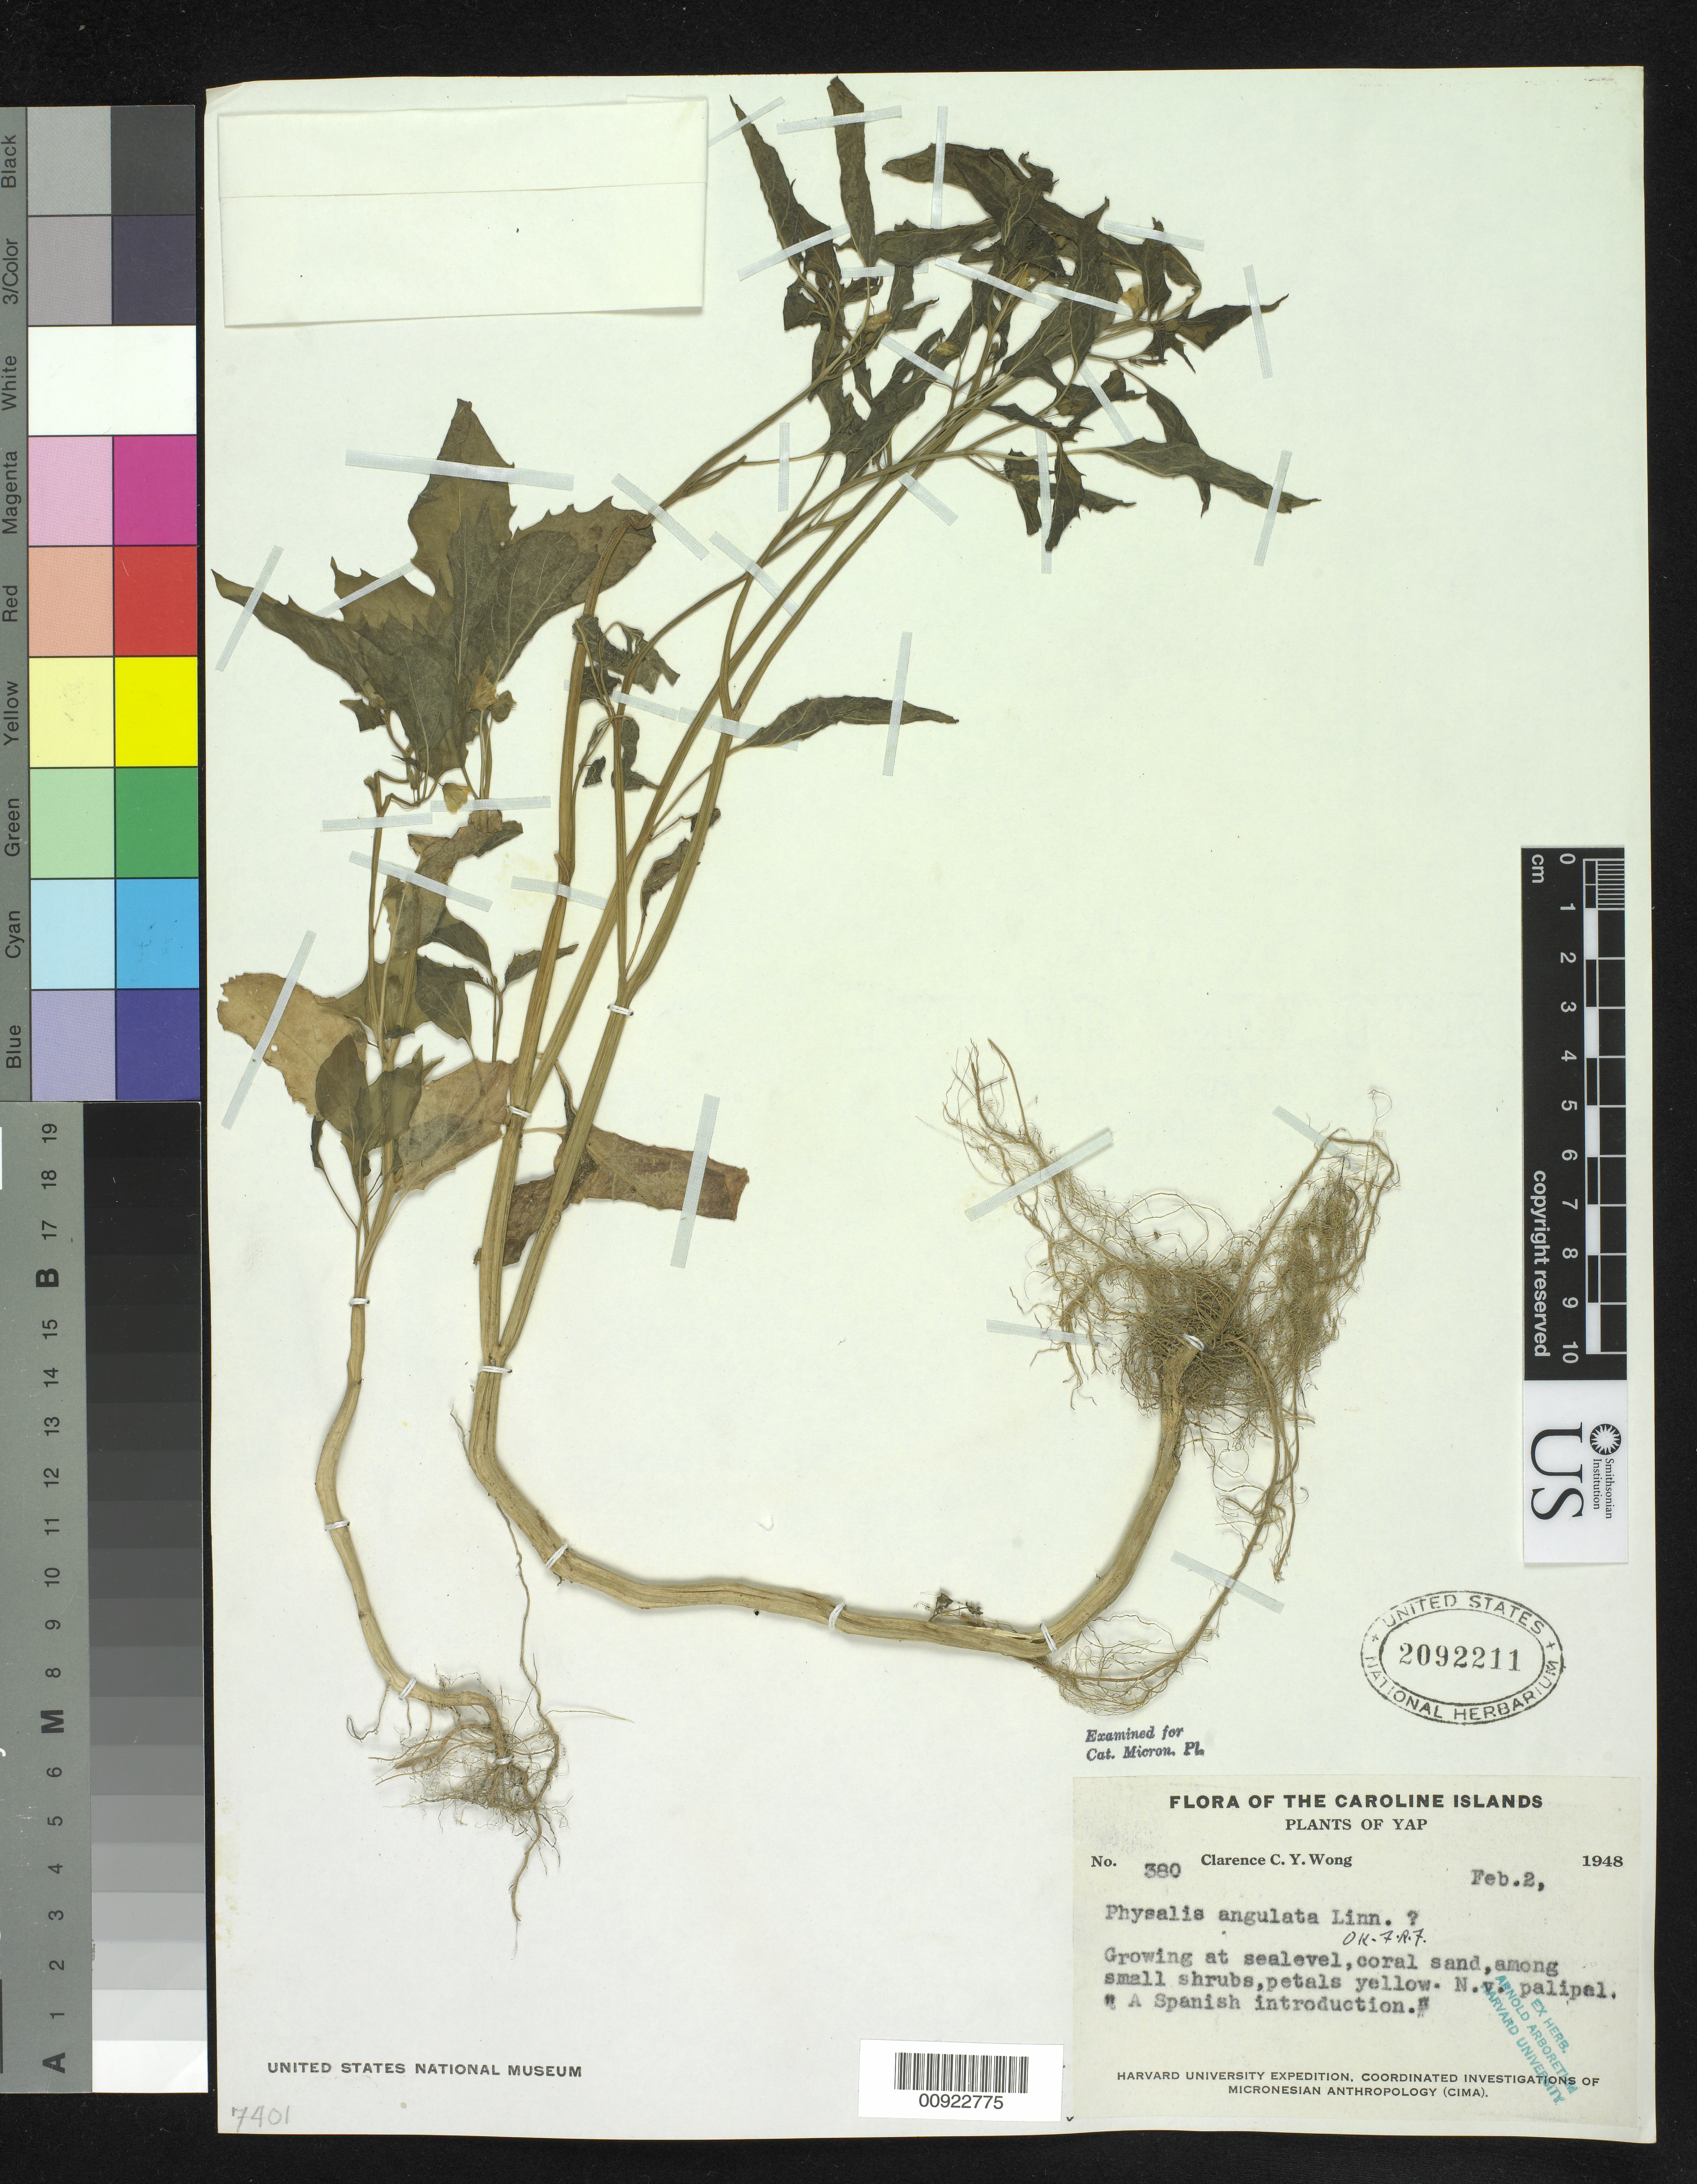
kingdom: Plantae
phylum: Tracheophyta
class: Magnoliopsida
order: Solanales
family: Solanaceae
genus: Physalis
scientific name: Physalis angulata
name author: L.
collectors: C. Wong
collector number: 380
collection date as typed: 02 Feb 1948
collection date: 1948-02-02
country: Micronesia, Federated States of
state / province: Yap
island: Yap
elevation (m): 0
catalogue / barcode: US 2092211